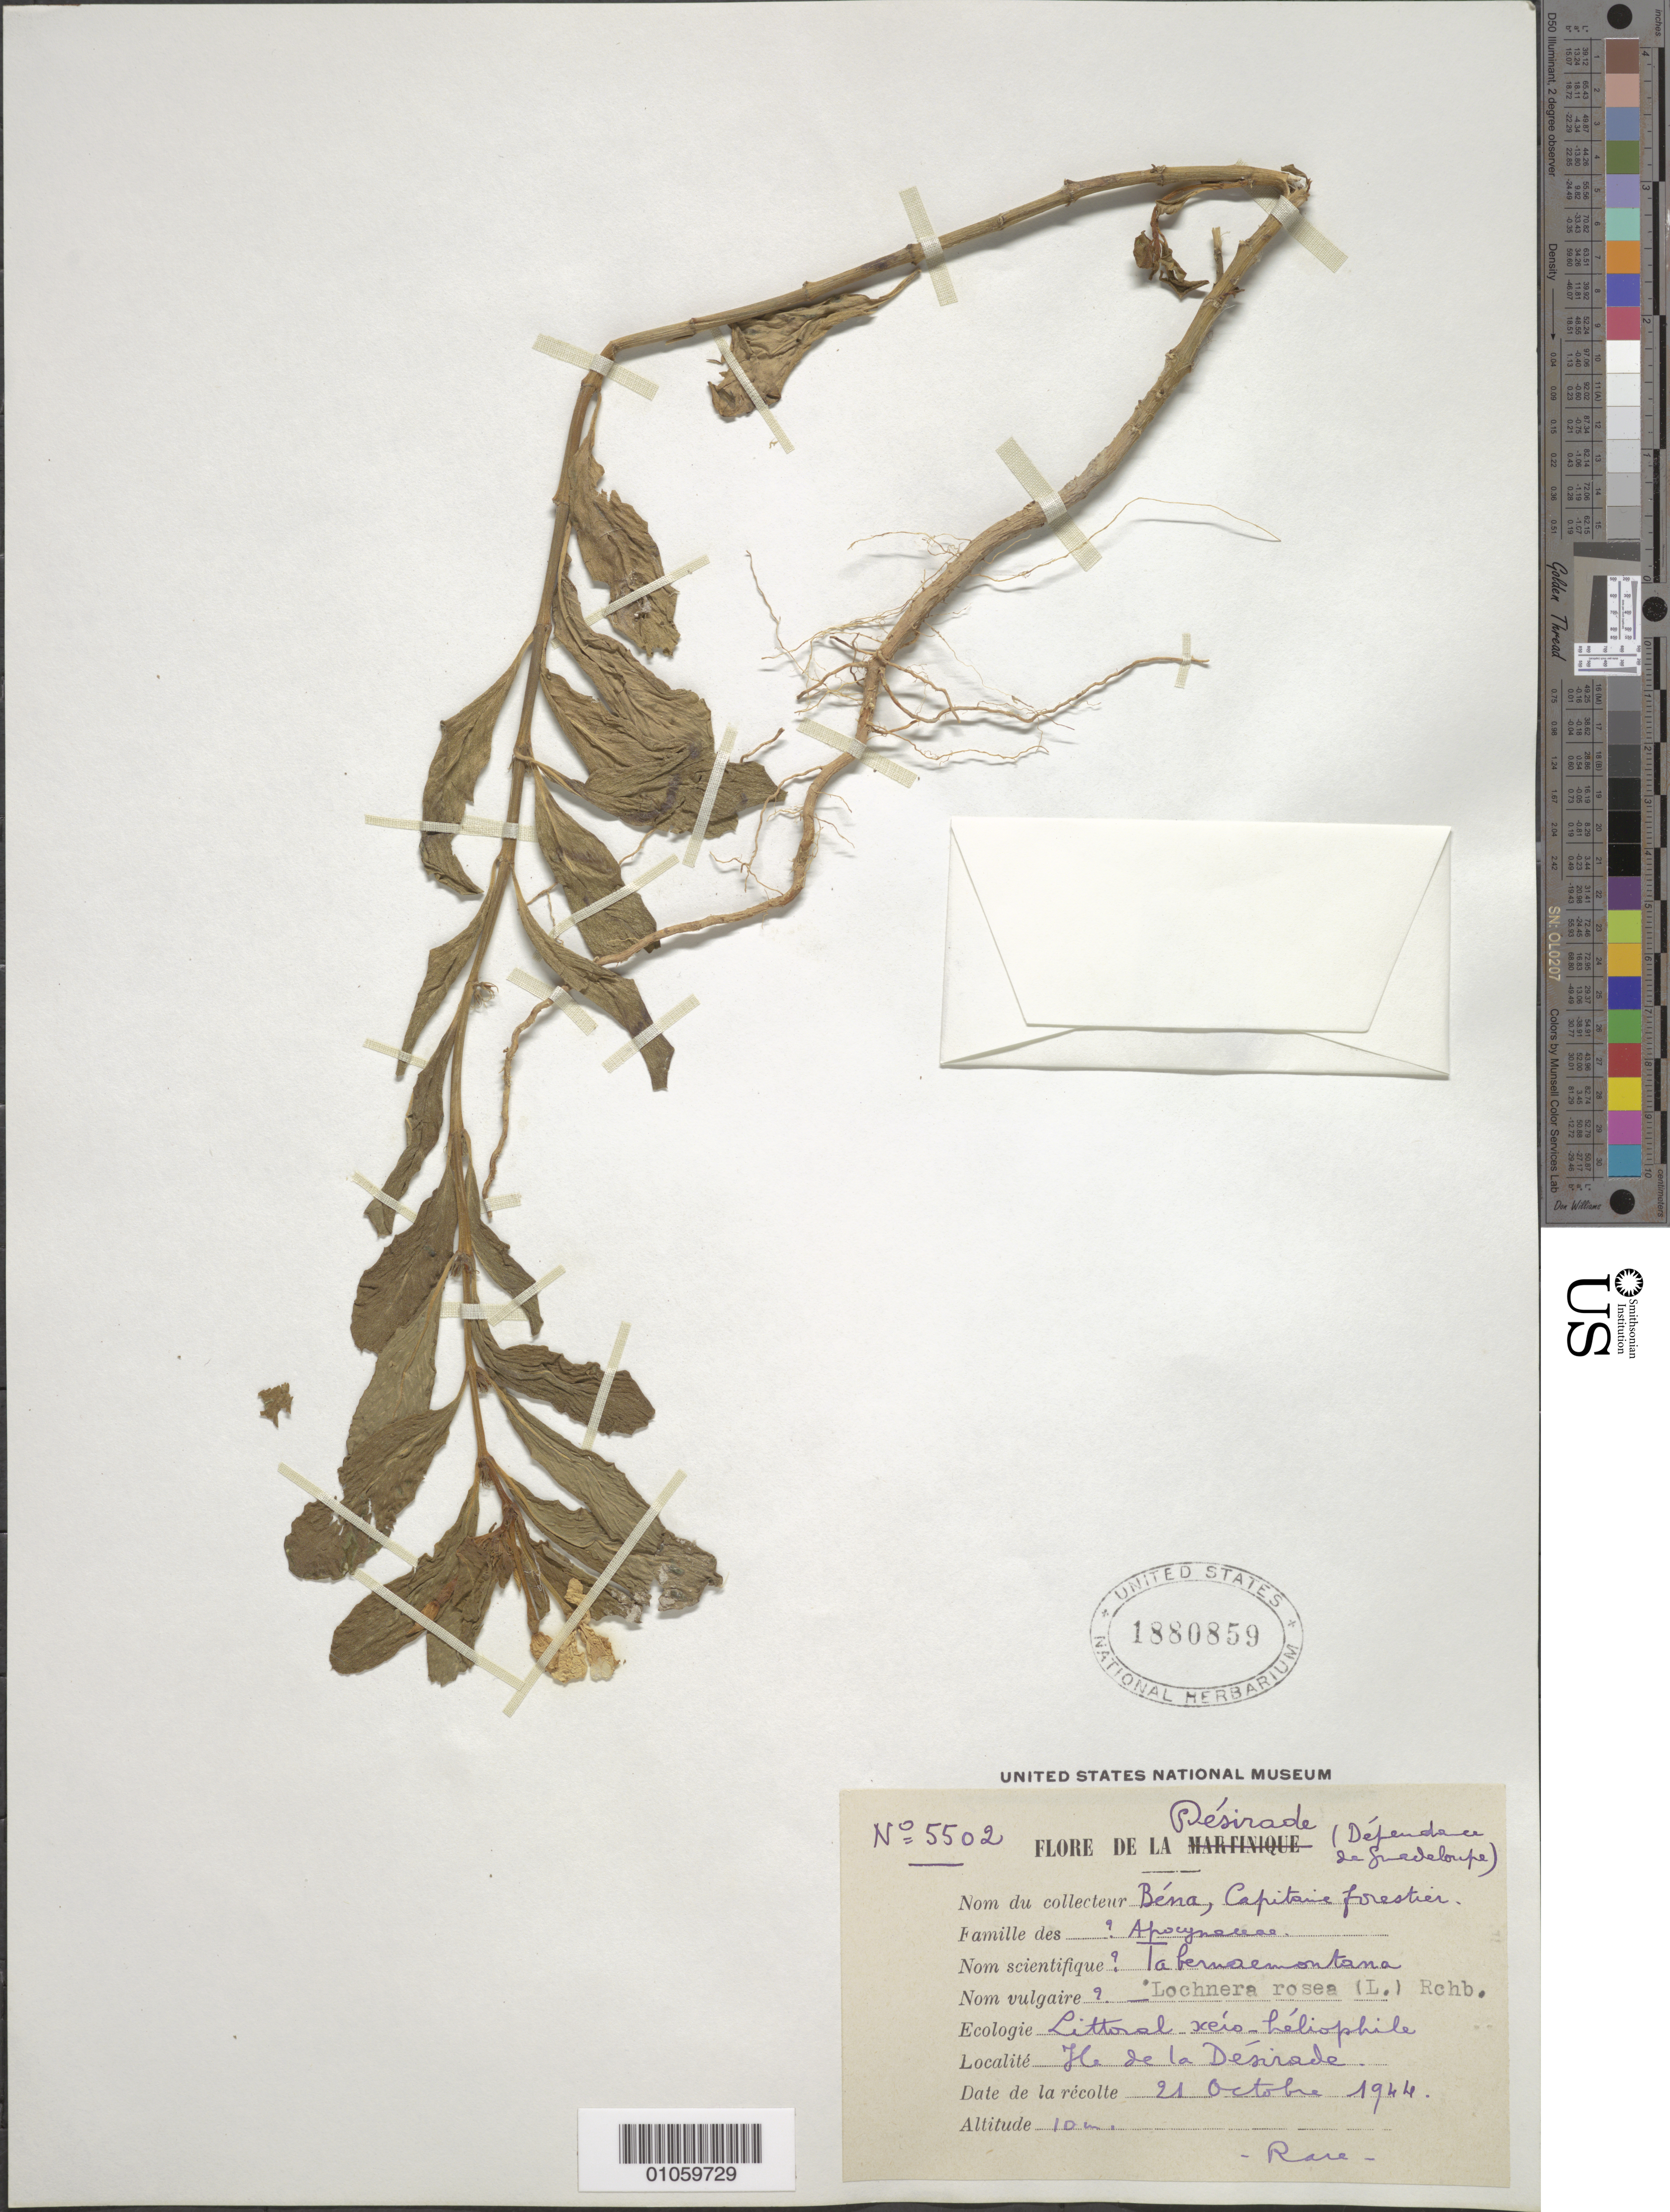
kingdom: Plantae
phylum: Tracheophyta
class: Magnoliopsida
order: Gentianales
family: Apocynaceae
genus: Lochnera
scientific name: Lochnera rosea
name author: (L.) Rchb. ex Endl.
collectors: R. Béna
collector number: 5502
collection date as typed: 21 Oct 1944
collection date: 1944-10-21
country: Guadeloupe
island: La Désirade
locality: Littoral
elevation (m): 10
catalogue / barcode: US 1880859